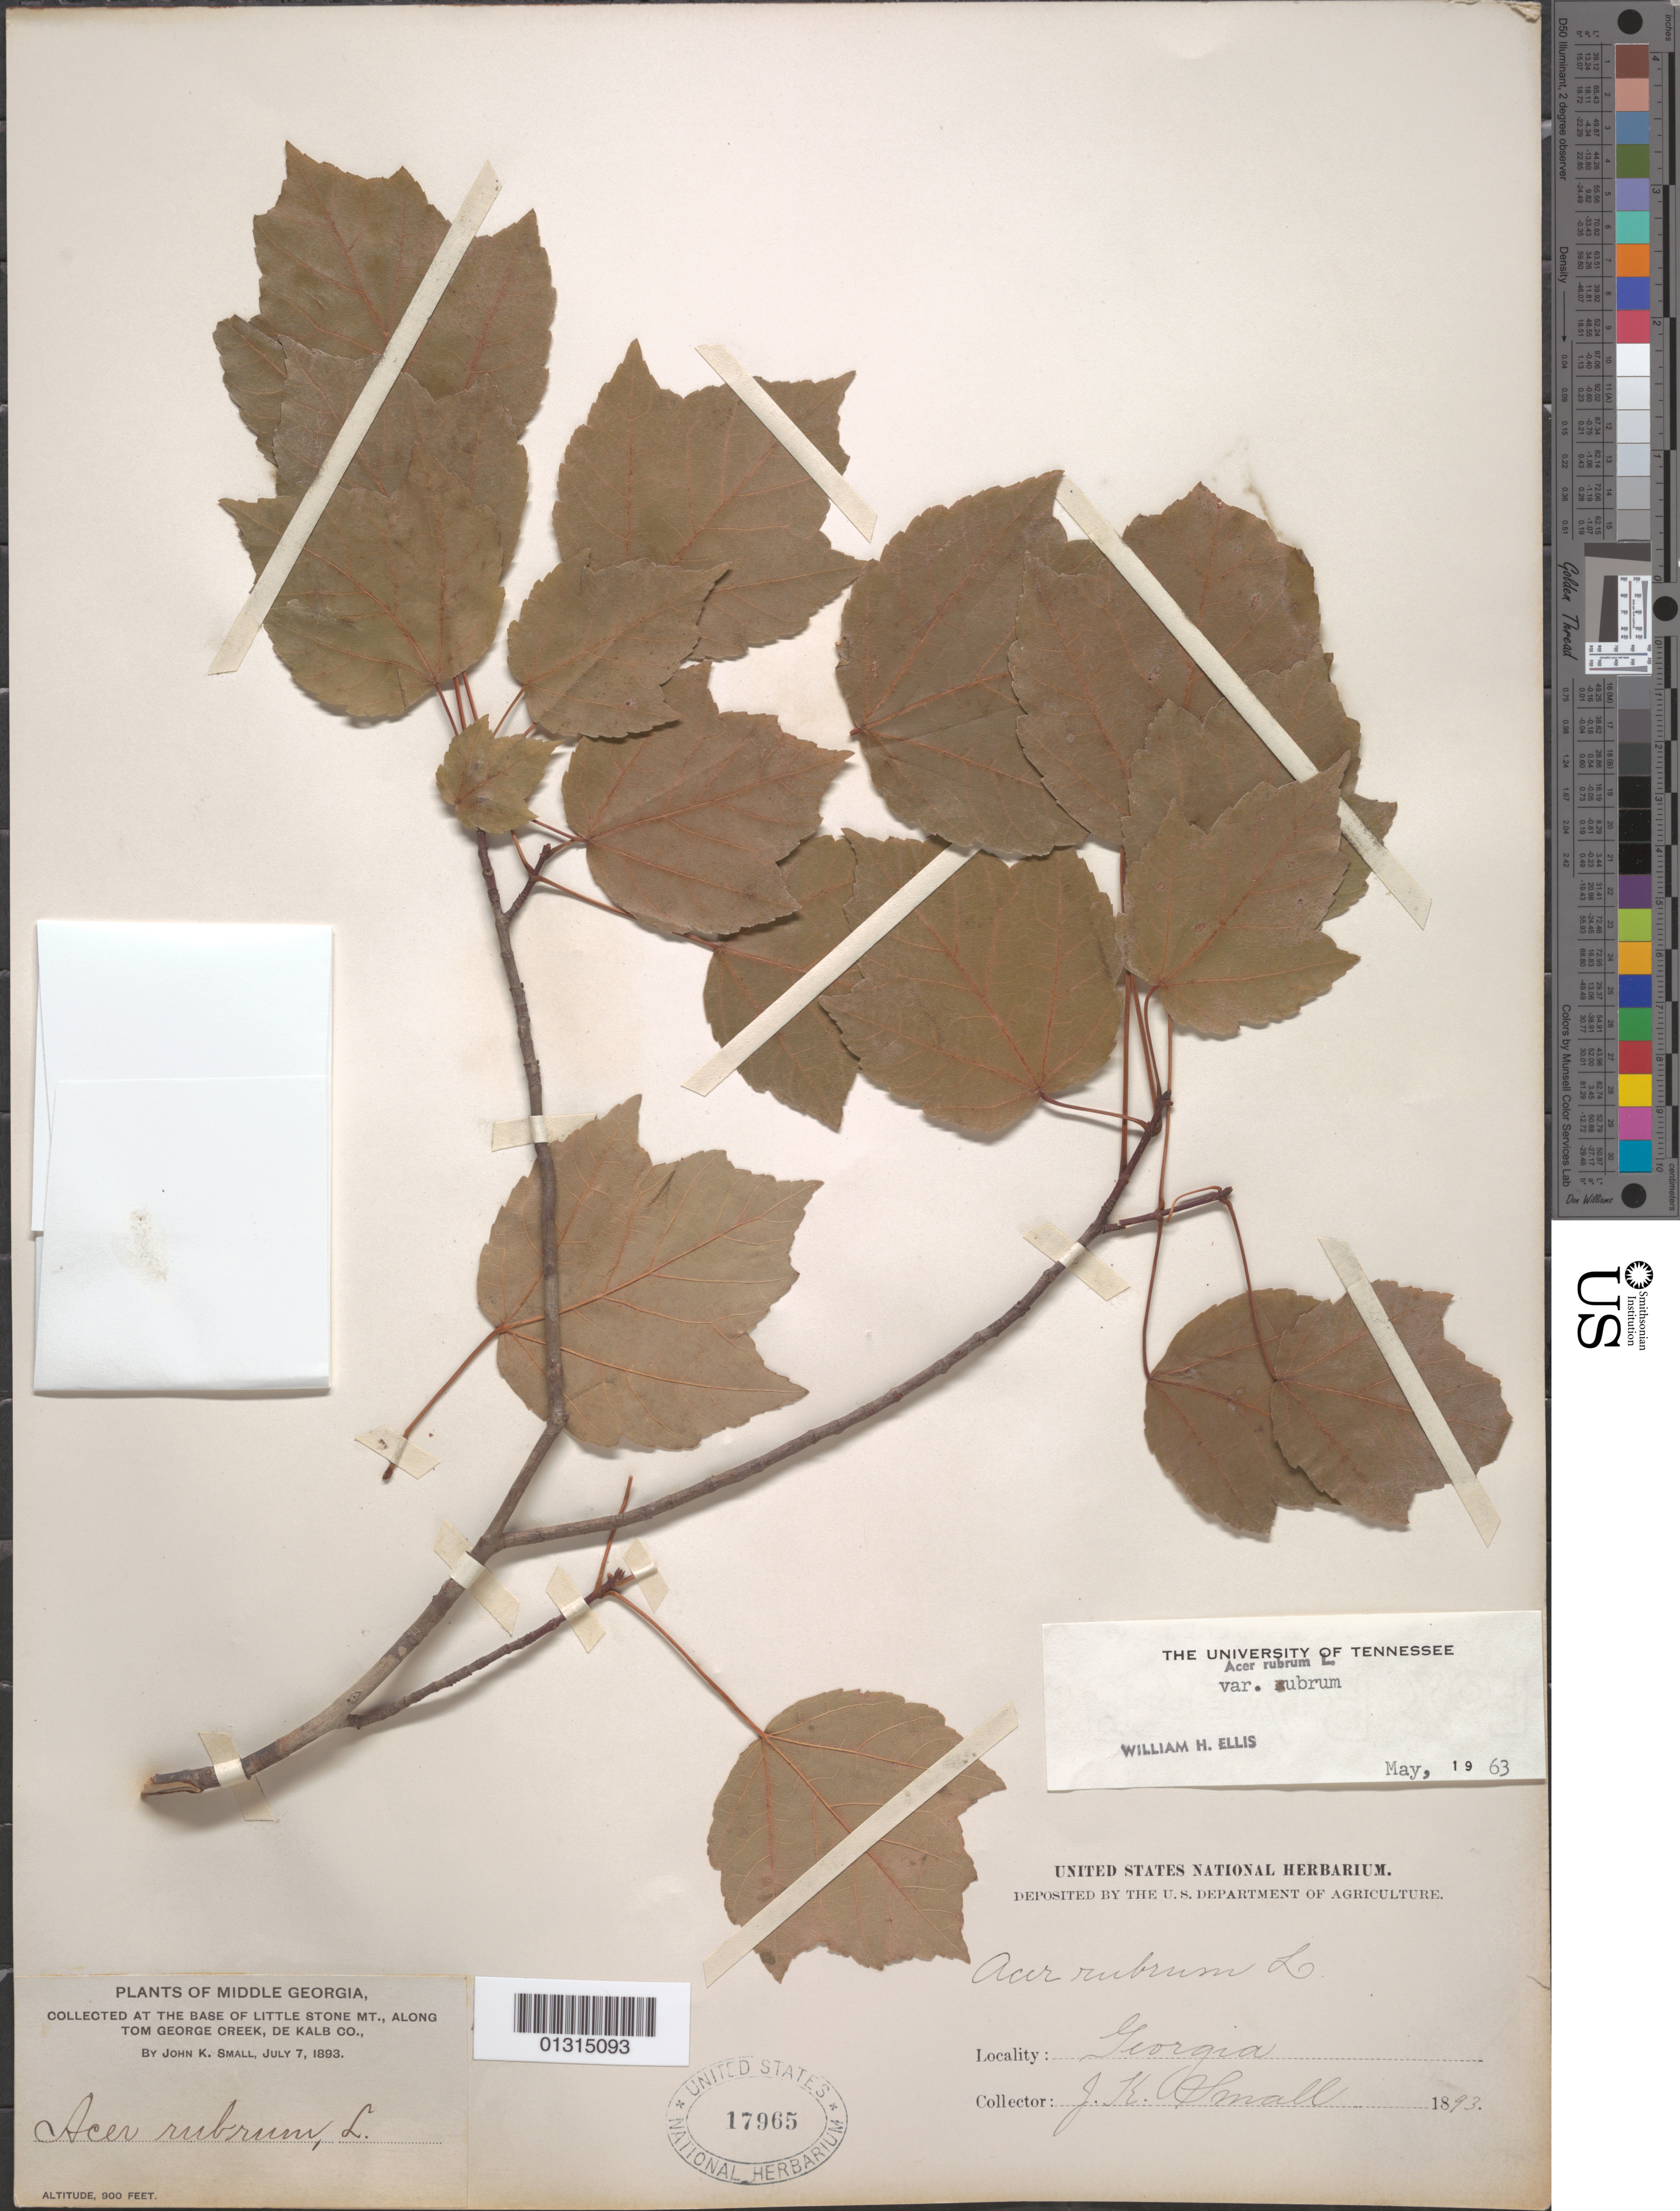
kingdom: Plantae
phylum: Tracheophyta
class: Magnoliopsida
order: Sapindales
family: Sapindaceae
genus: Acer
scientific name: Acer rubrum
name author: L.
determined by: Ellis, W. H.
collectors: J. K. Small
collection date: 1893-07-07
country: United States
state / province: Georgia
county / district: De Kalb County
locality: De Kalb County, base of Little Stone Mt., along Tom George Creek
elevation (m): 274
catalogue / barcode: US 17965